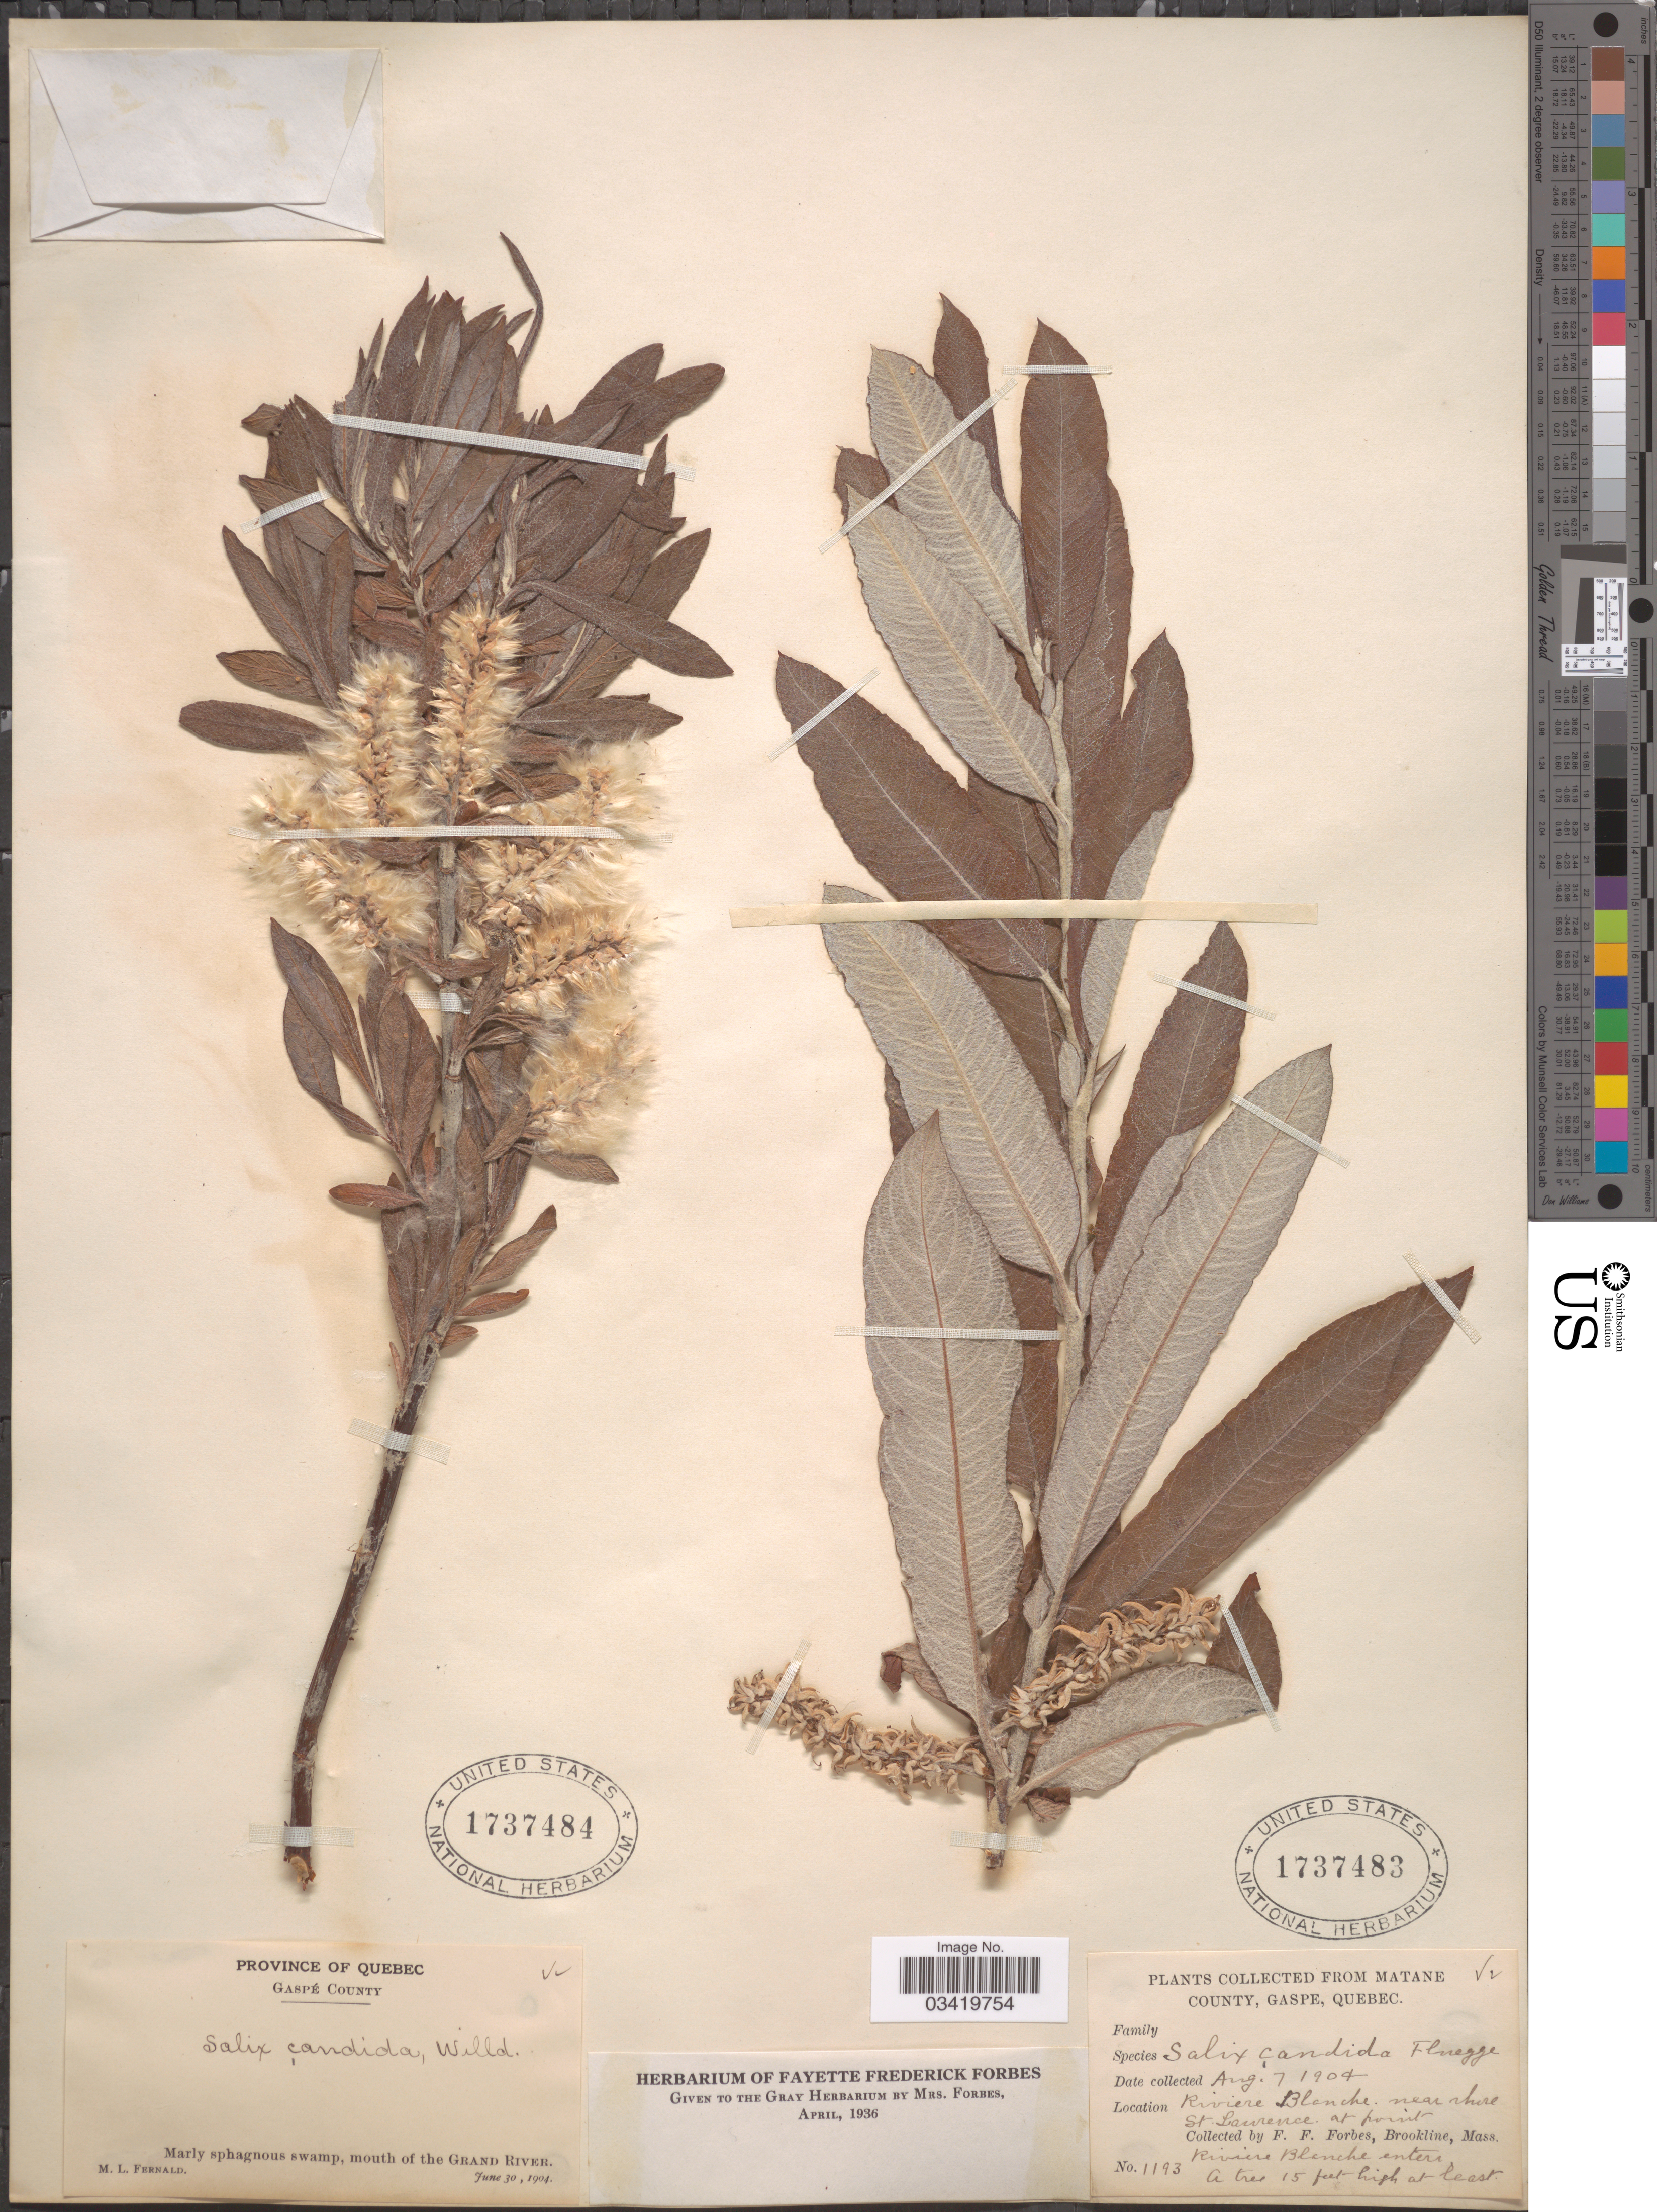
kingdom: Plantae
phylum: Tracheophyta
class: Magnoliopsida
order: Malpighiales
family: Salicaceae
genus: Salix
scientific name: Salix candida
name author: Flüggé ex Willd.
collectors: F. Forbes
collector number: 1193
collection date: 1904-08-07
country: Canada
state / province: Quebec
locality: Matane County, Gaspe. Riviere Blanche near shore St. Lawrence at point Riviere Blanche enters.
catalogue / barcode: US 1737483